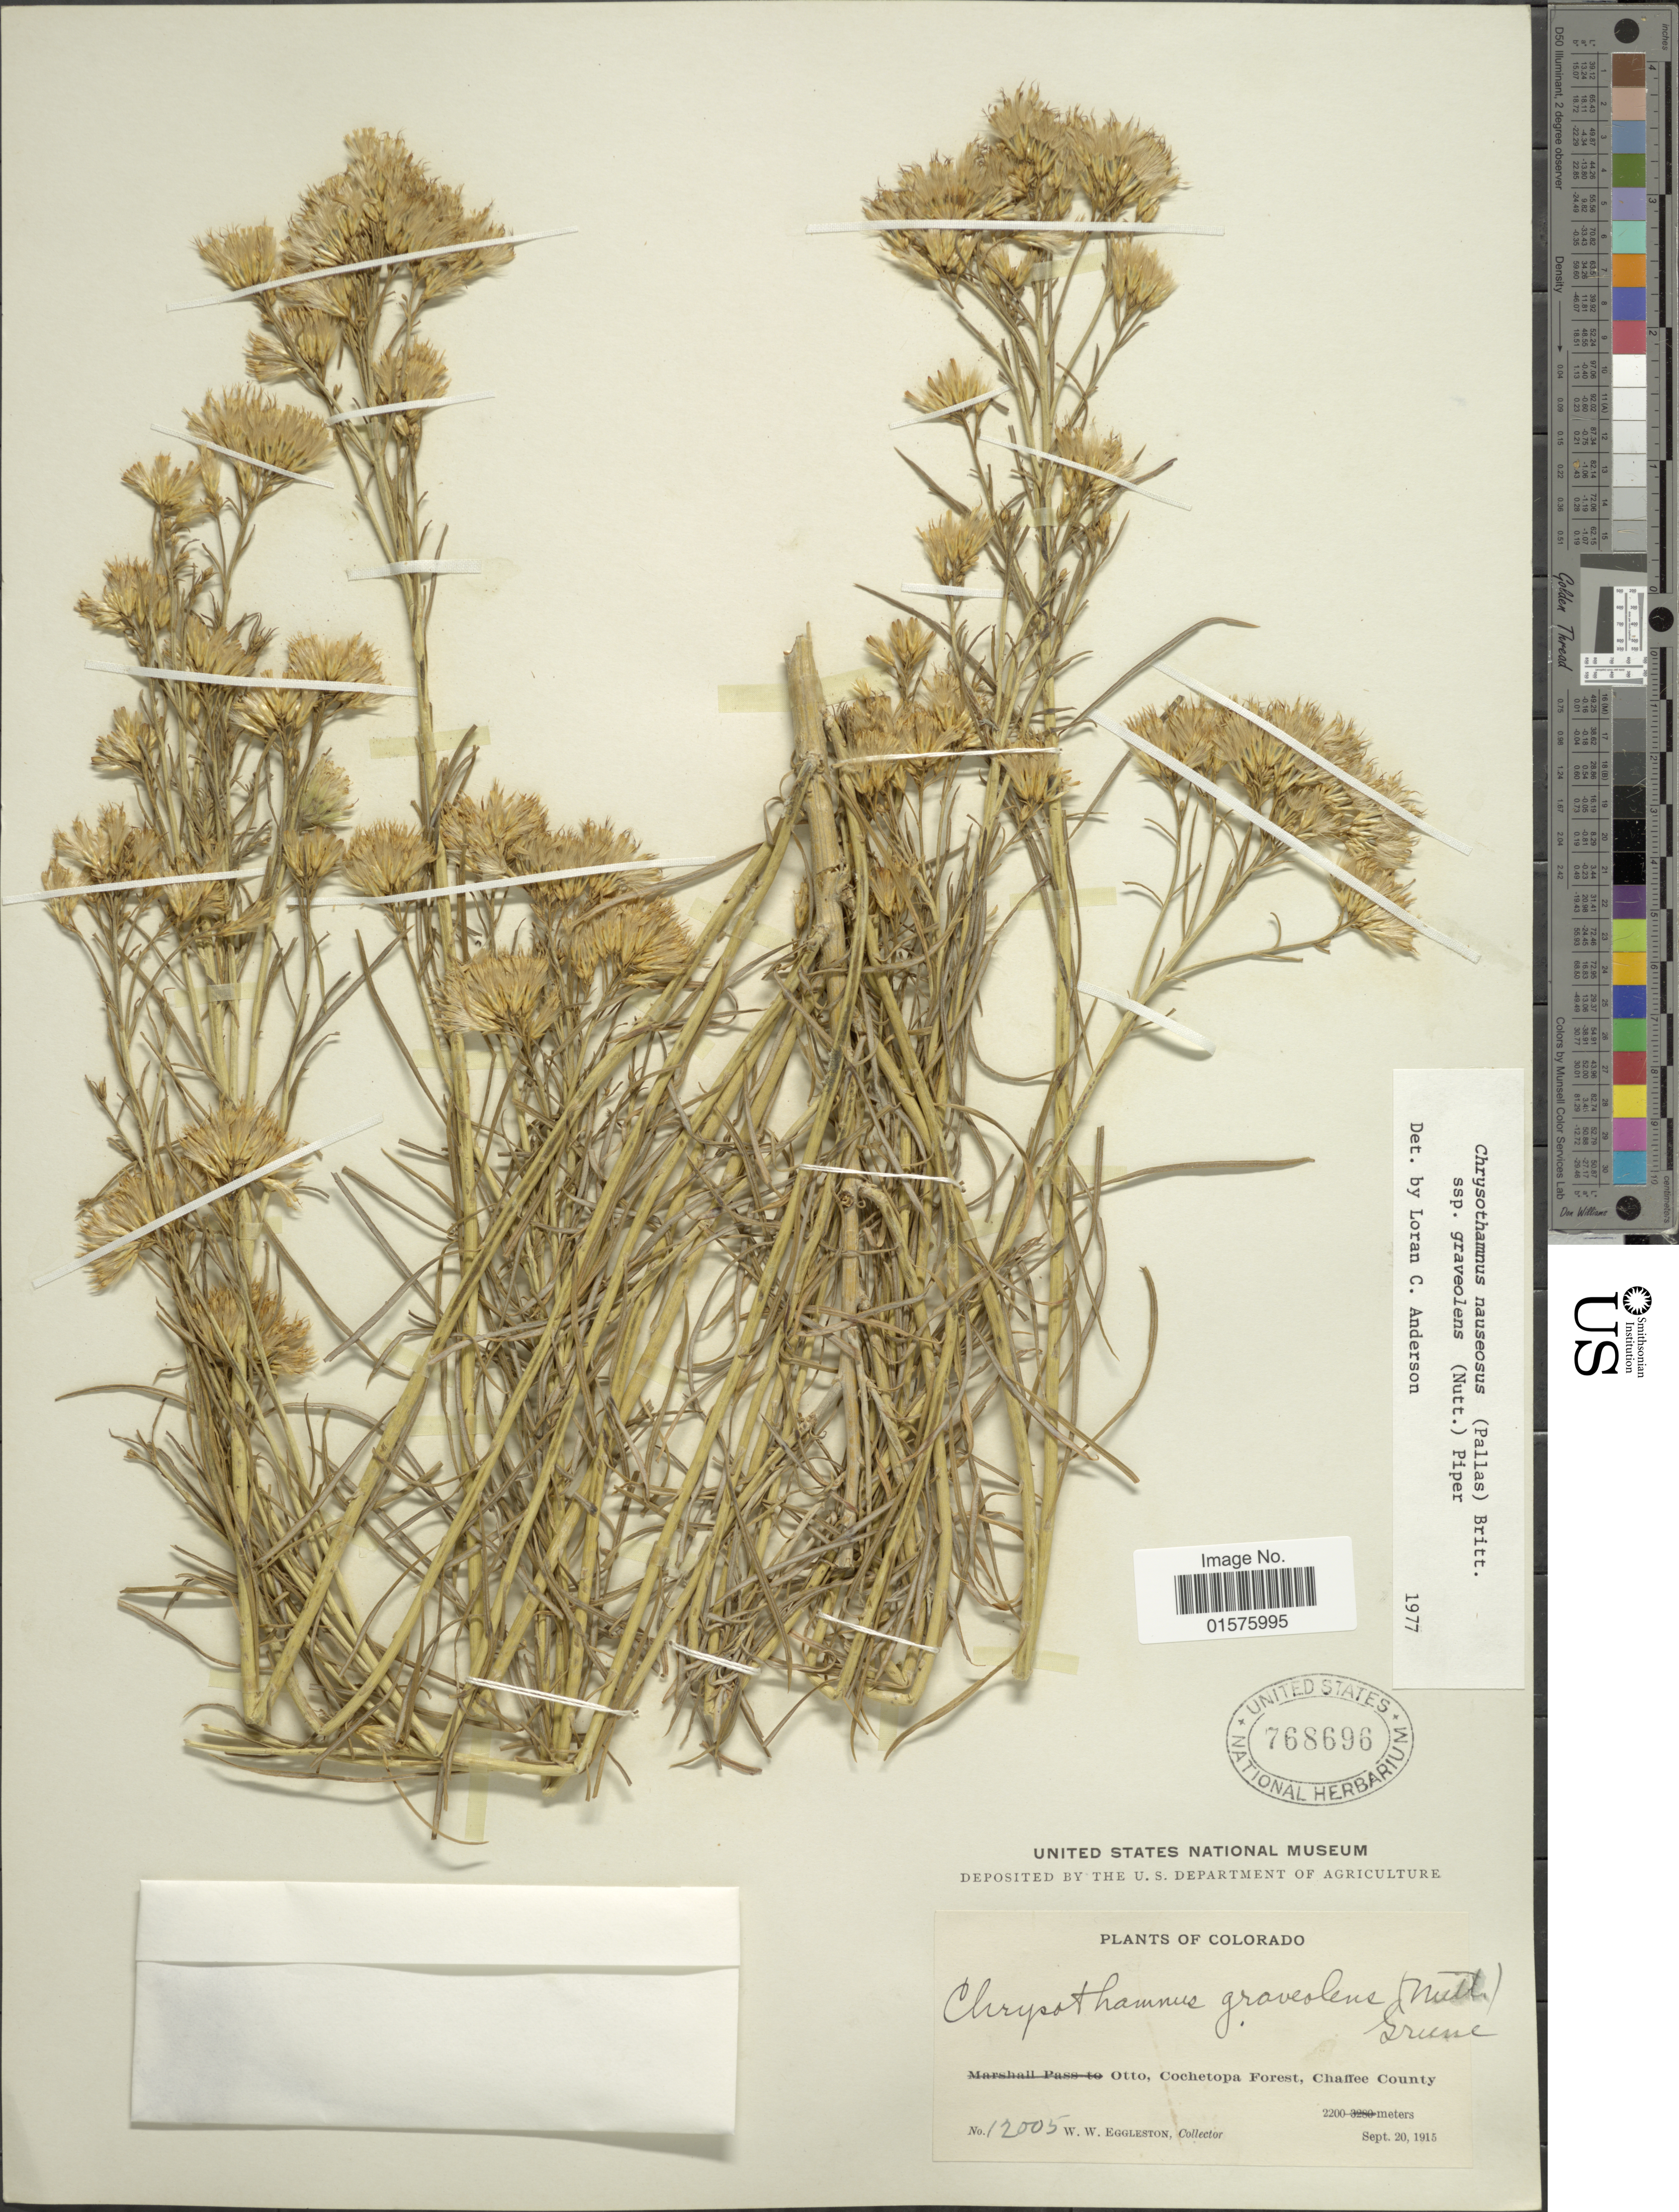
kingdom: Plantae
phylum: Tracheophyta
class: Magnoliopsida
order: Asterales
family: Asteraceae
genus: Ericameria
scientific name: Ericameria nauseosa var. graveolens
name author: (Nutt.) Reveal & Schuyler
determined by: Urbatsch, Lowell E., Curator (LSU), Louisiana State University (UNITED STATES)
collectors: W. W. Eggleston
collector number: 12005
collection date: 1915-09-20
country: United States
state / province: Colorado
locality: Otto, Cochetopa Forest, Chaffee County.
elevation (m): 2200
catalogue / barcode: US 768696